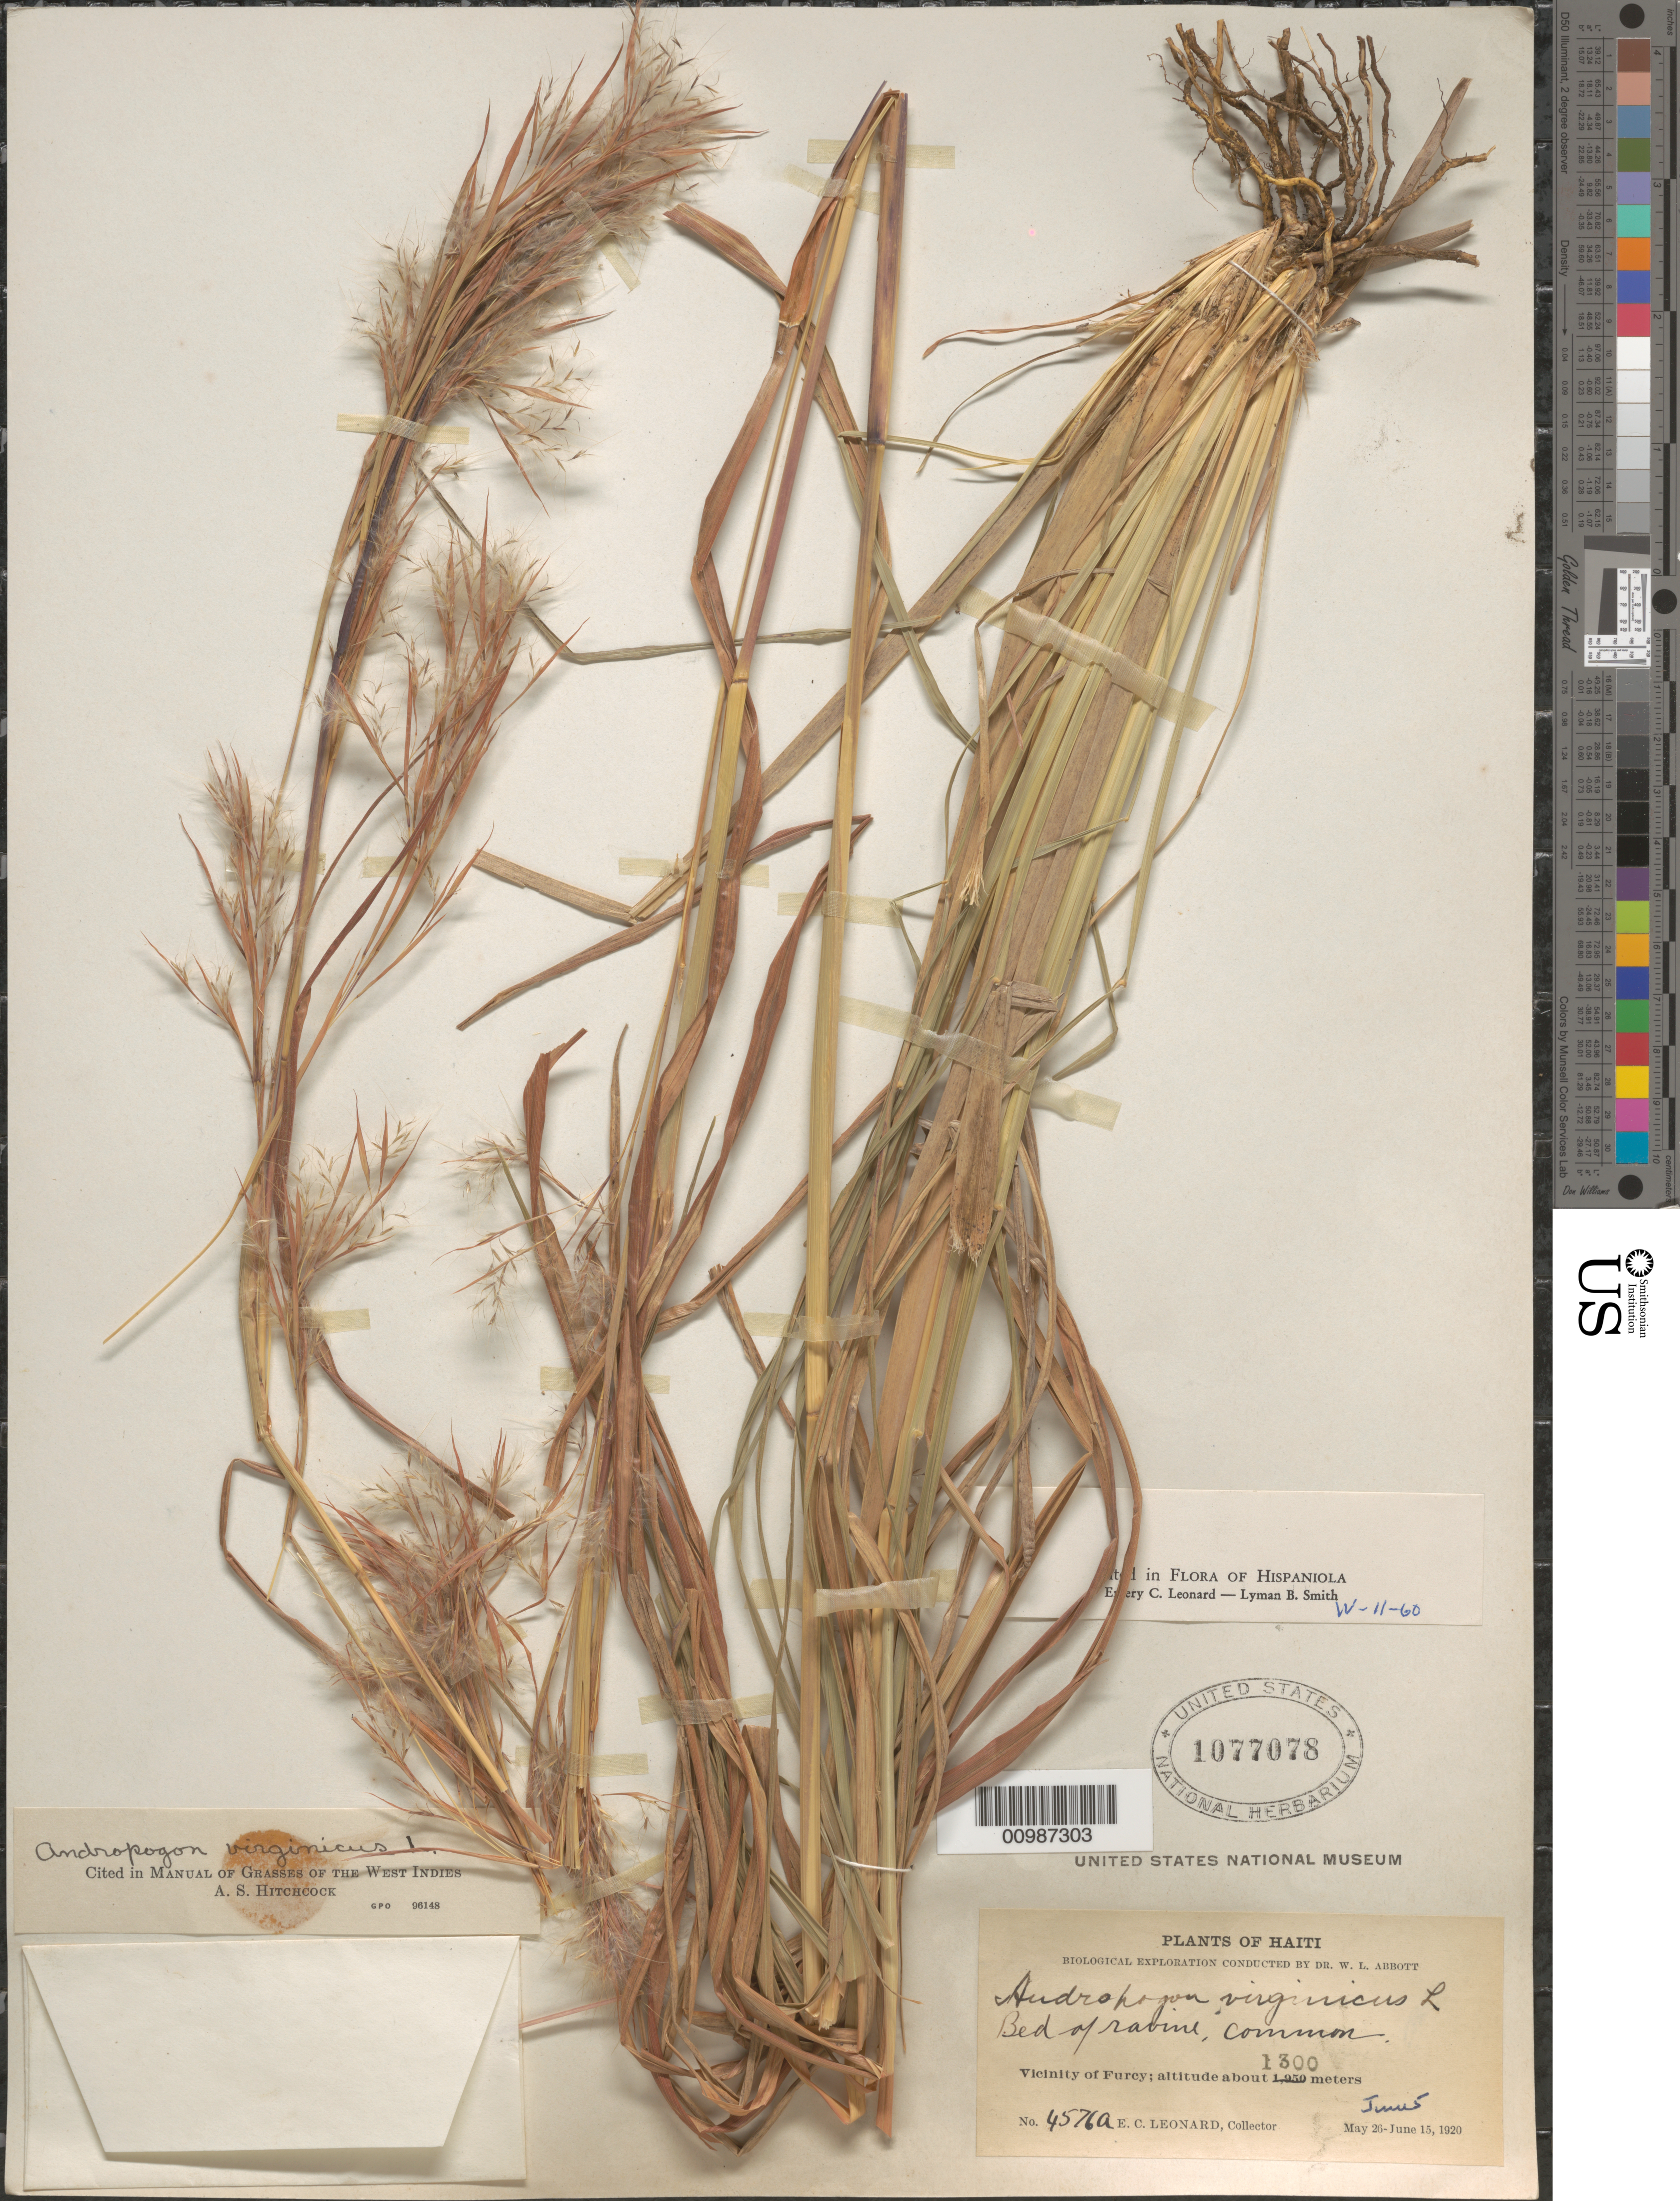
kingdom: Plantae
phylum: Tracheophyta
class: Liliopsida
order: Poales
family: Poaceae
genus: Andropogon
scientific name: Andropogon virginicus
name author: L.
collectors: E. C. Leonard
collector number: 4576a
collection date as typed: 05 Jun 1920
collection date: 1920-06-05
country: Haiti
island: Hispaniola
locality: Vicinity of Furcy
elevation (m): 1300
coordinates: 0 N, 0 E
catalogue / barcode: US 1077078